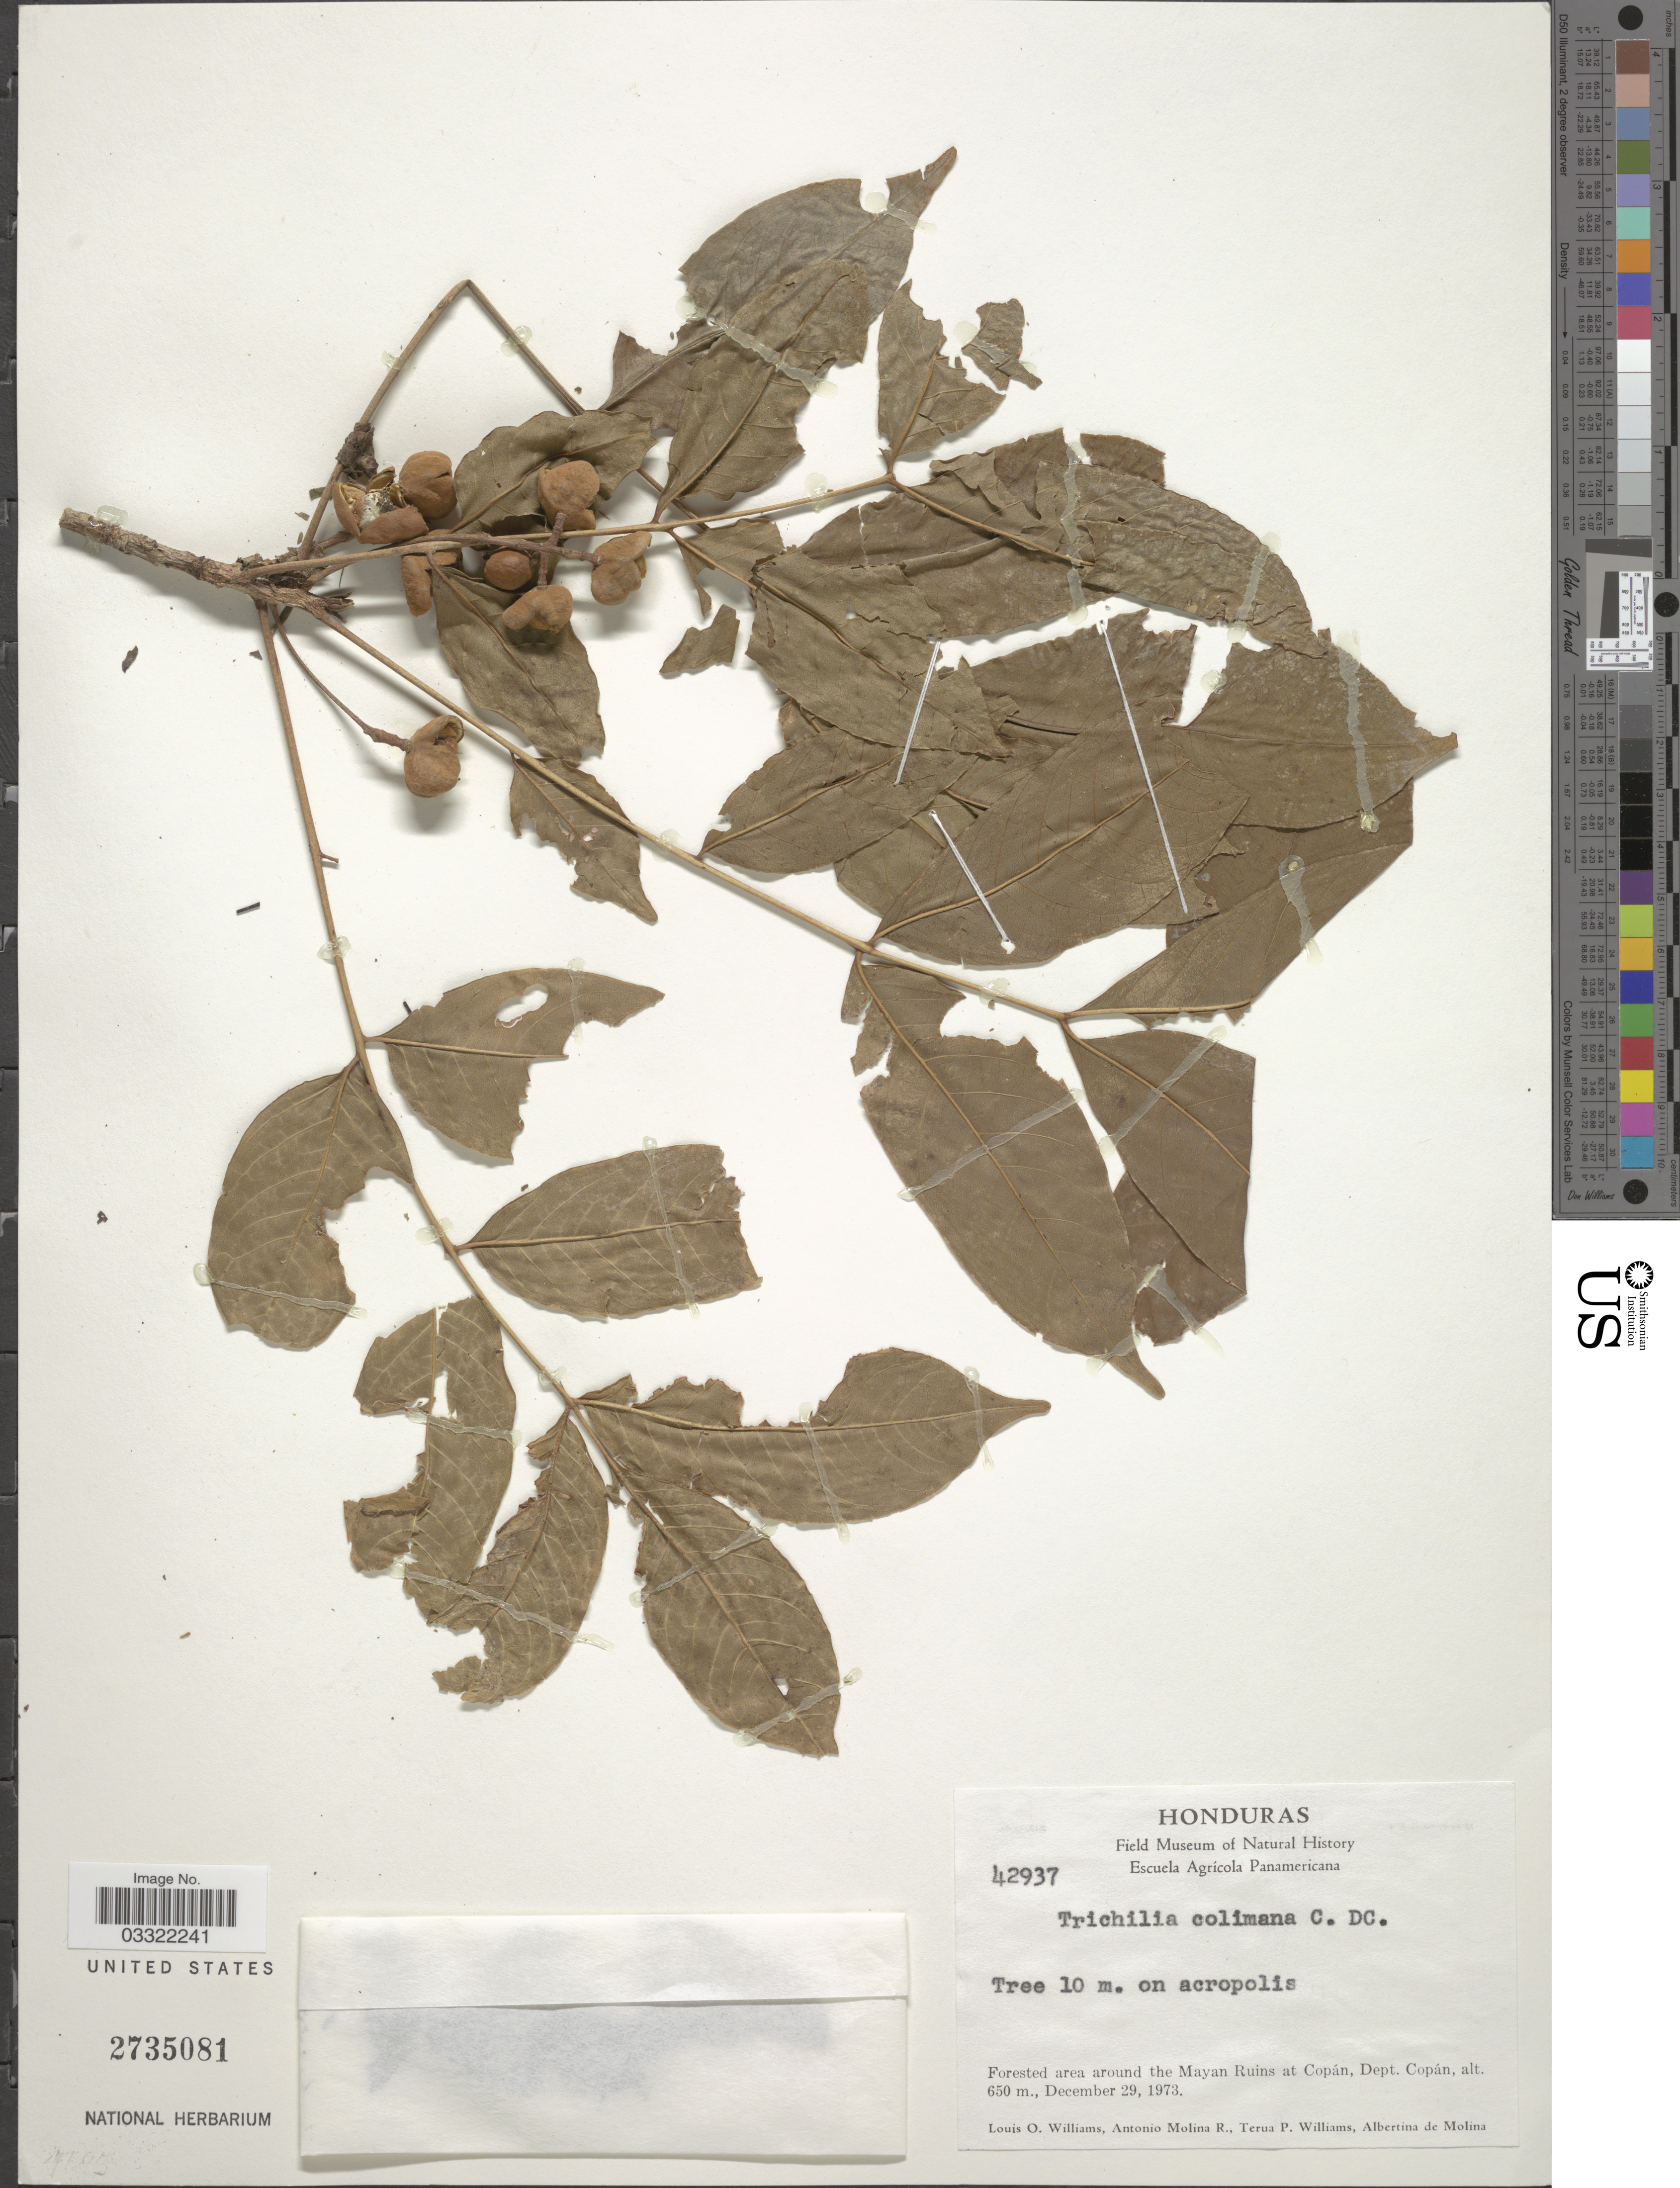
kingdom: Plantae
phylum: Tracheophyta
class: Magnoliopsida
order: Sapindales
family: Meliaceae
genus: Trichilia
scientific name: Trichilia colimana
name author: C. DC.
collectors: L. O. Williams, A. Molina R., T. Williams & A. R. Molina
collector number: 42937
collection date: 1973-12-29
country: Honduras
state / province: Copán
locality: Forested area around the Mayan Ruins at Copán, Dept. Copán.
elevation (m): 650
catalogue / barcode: US 2735081